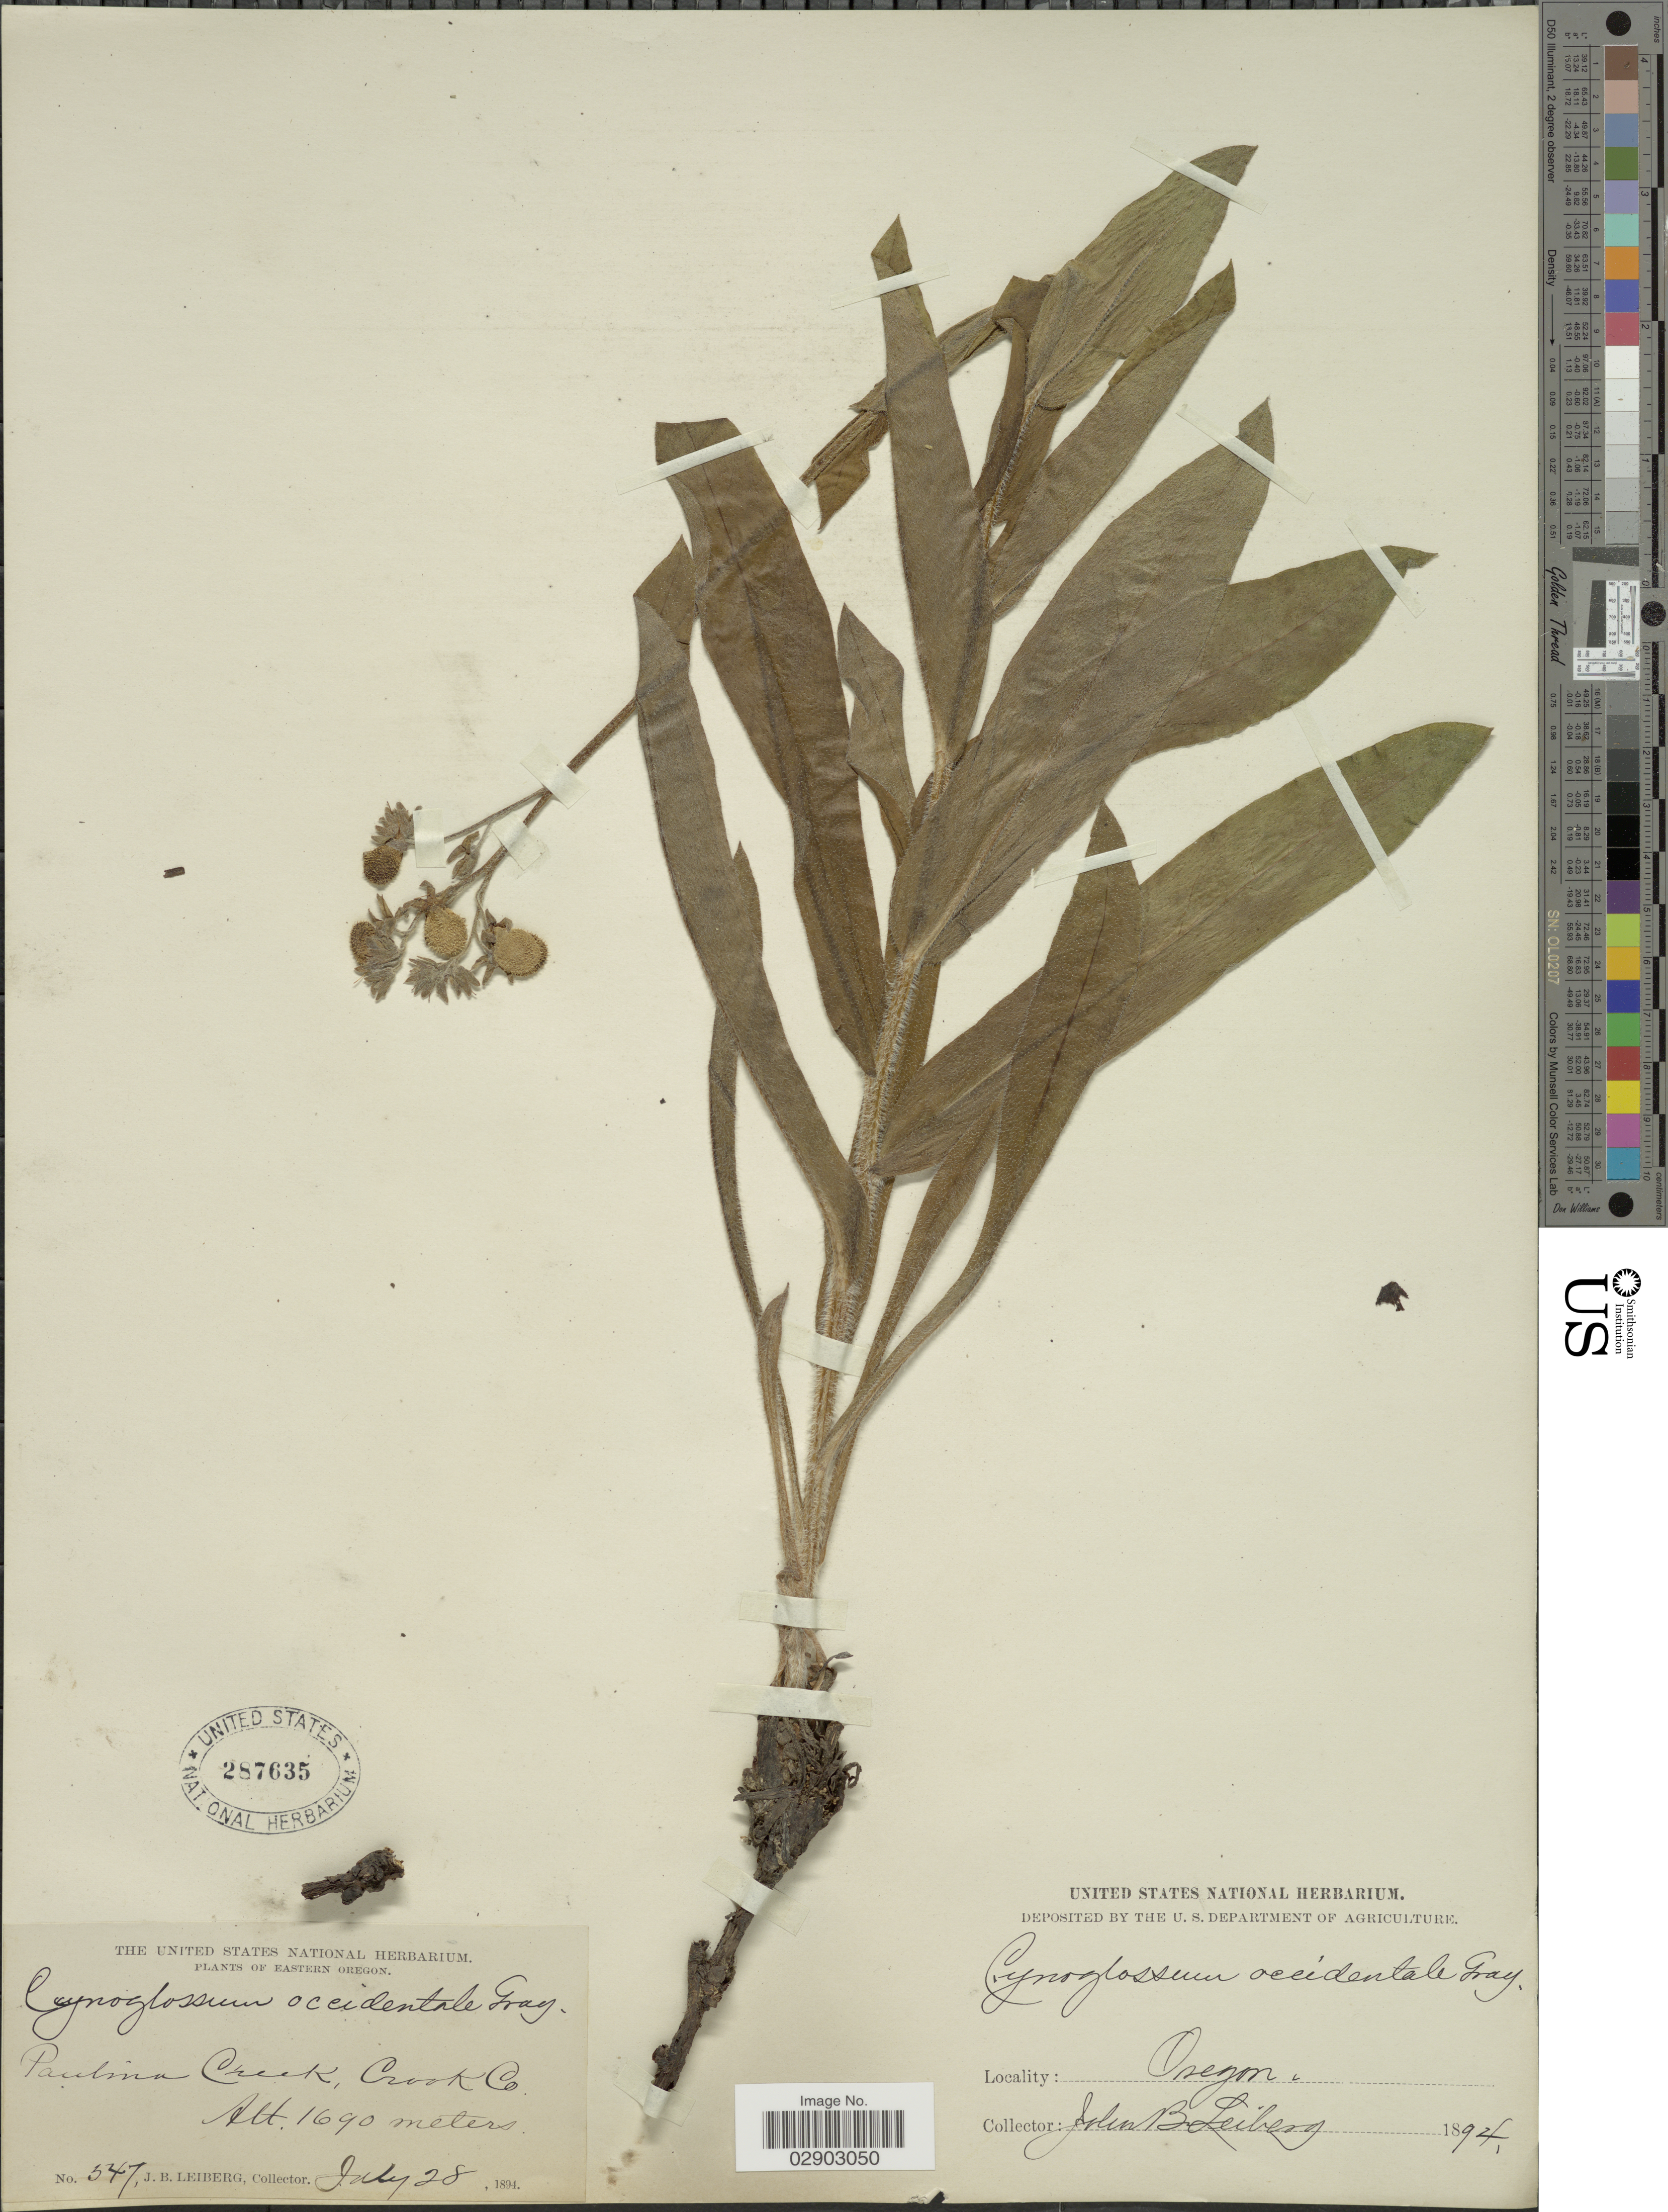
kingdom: Plantae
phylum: Tracheophyta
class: Magnoliopsida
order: Boraginales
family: Boraginaceae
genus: Cynoglossum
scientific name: Cynoglossum occidentale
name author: A. Gray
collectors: J. B. Leiberg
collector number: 547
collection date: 1894-07-28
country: United States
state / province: Oregon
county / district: Deschutes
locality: Eastern Oregon. Paulina Creek,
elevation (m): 1690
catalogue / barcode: US 287635